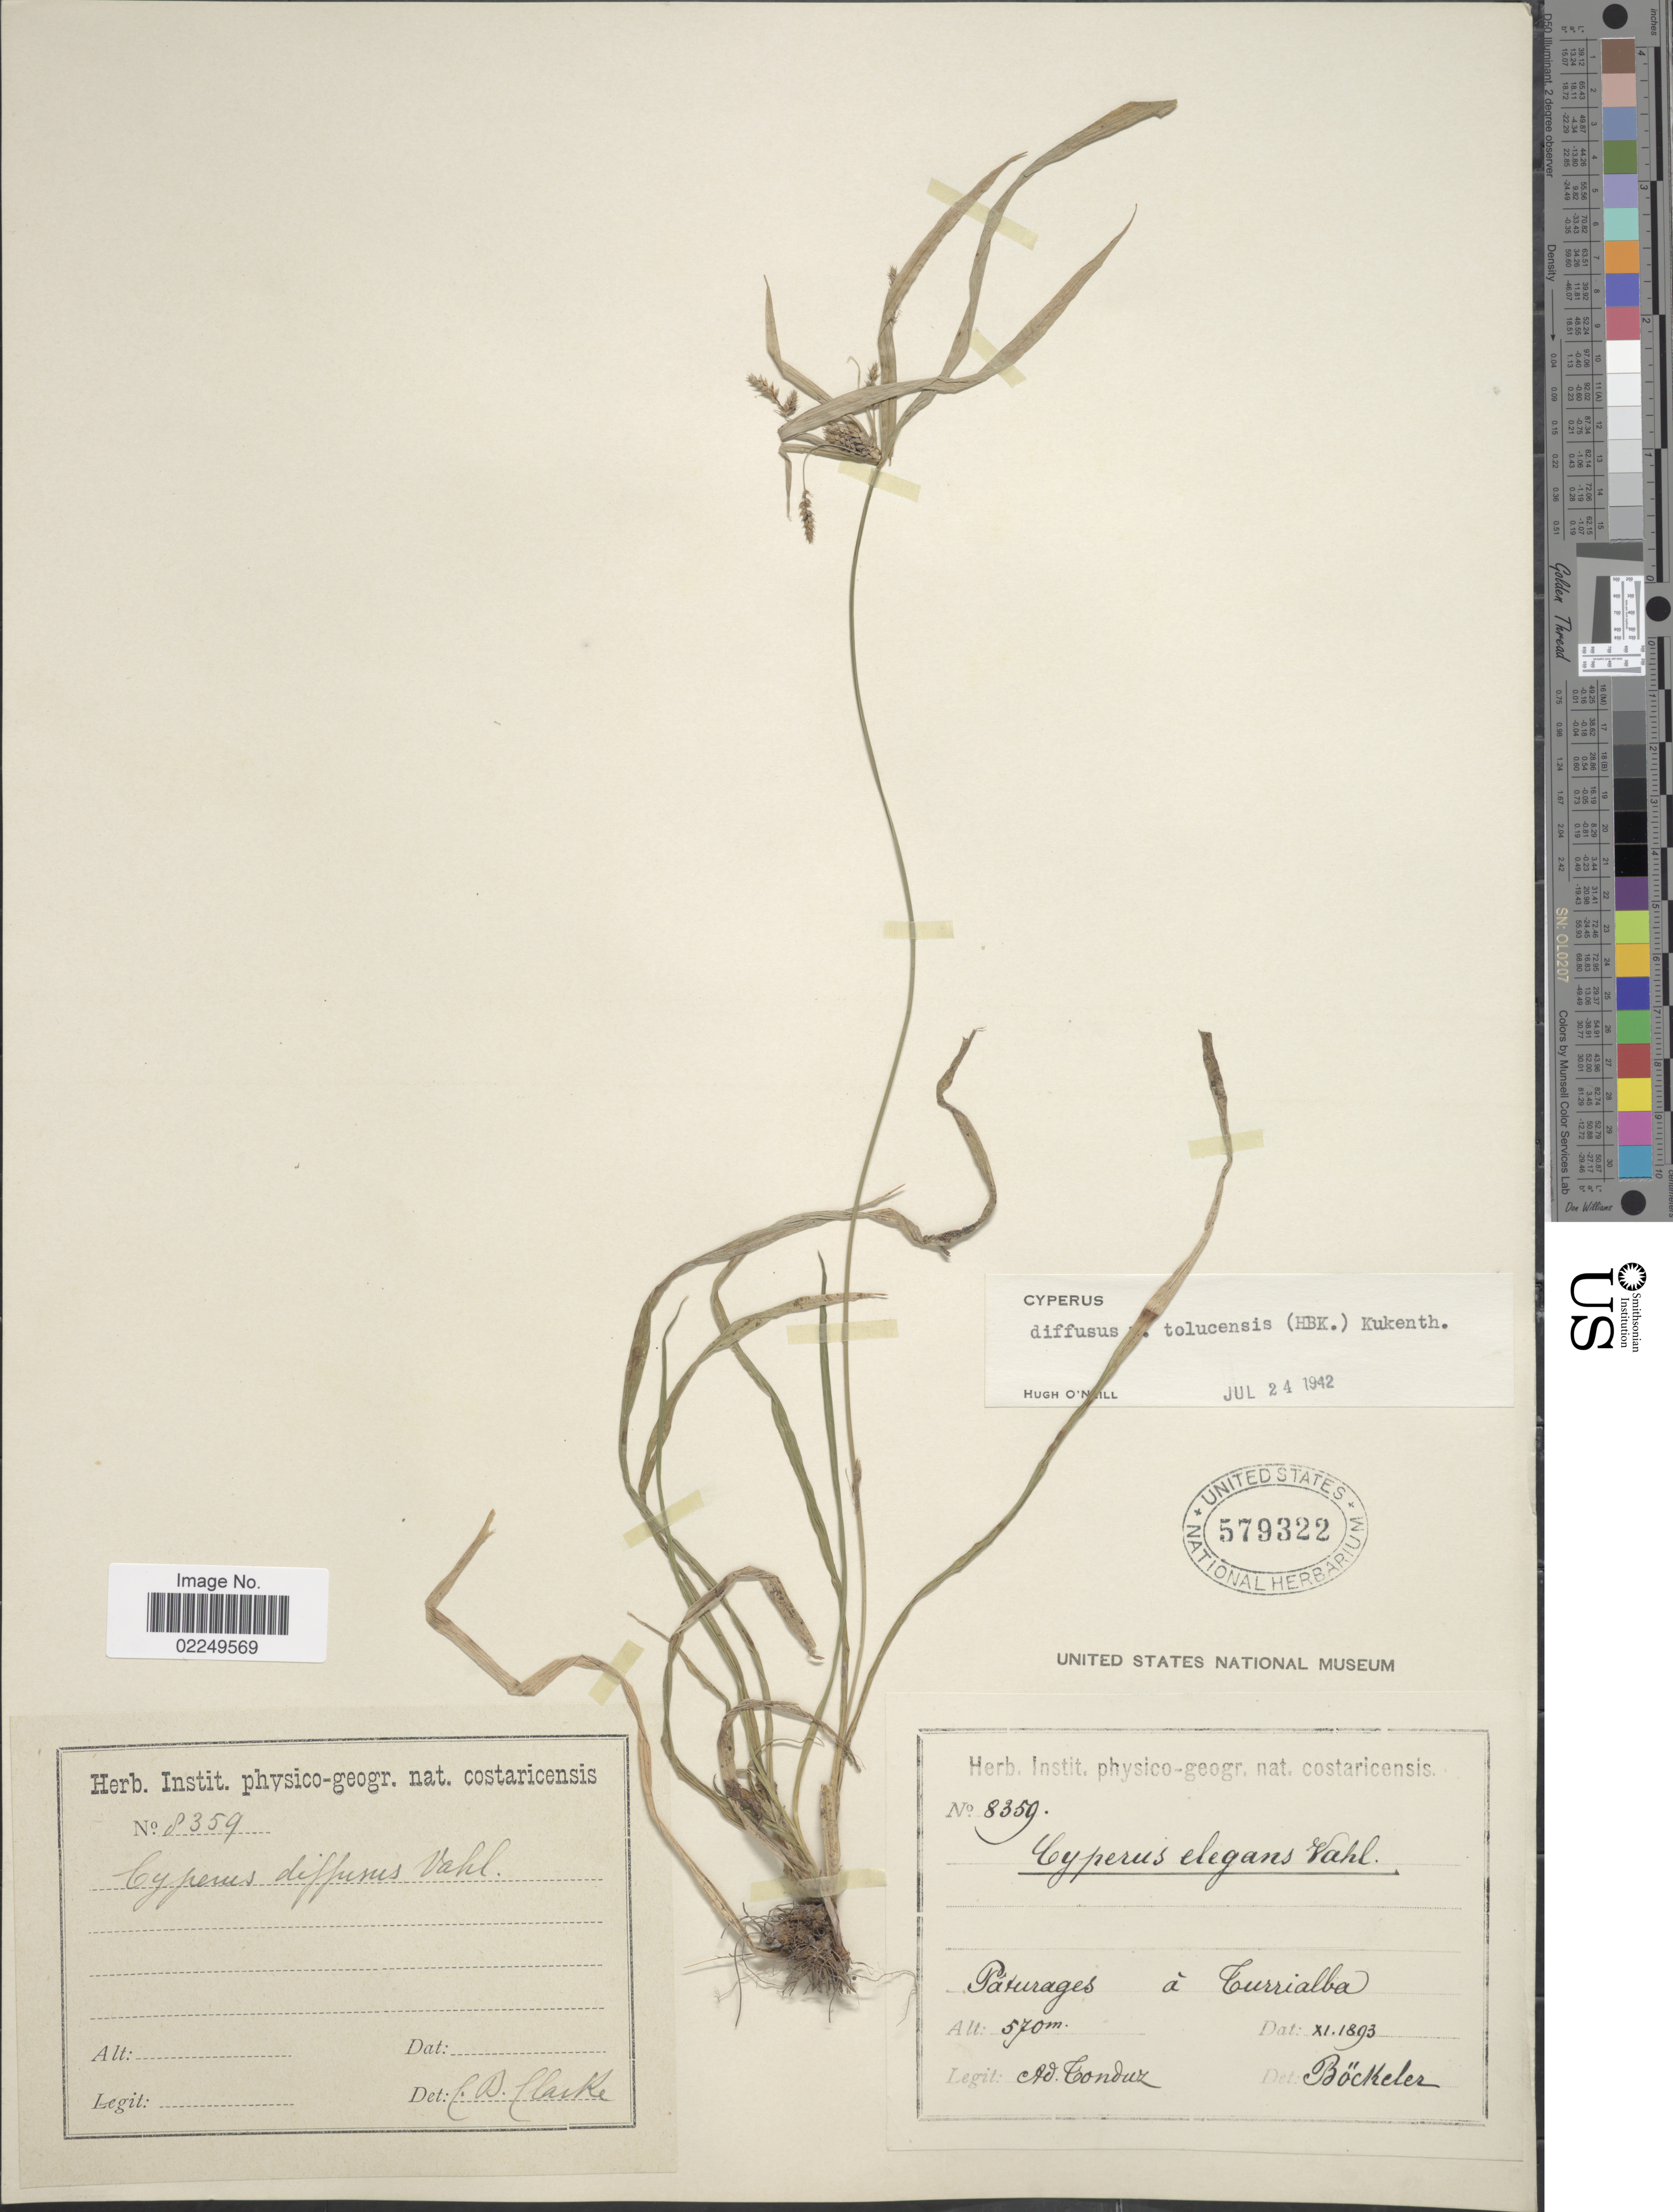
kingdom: Plantae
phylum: Tracheophyta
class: Liliopsida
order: Poales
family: Cyperaceae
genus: Cyperus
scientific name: Cyperus laxus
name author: Lam.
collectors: A. Tonduz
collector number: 8359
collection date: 1893-11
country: Costa Rica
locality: Paturages a Turrialba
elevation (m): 570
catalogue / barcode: US 579322